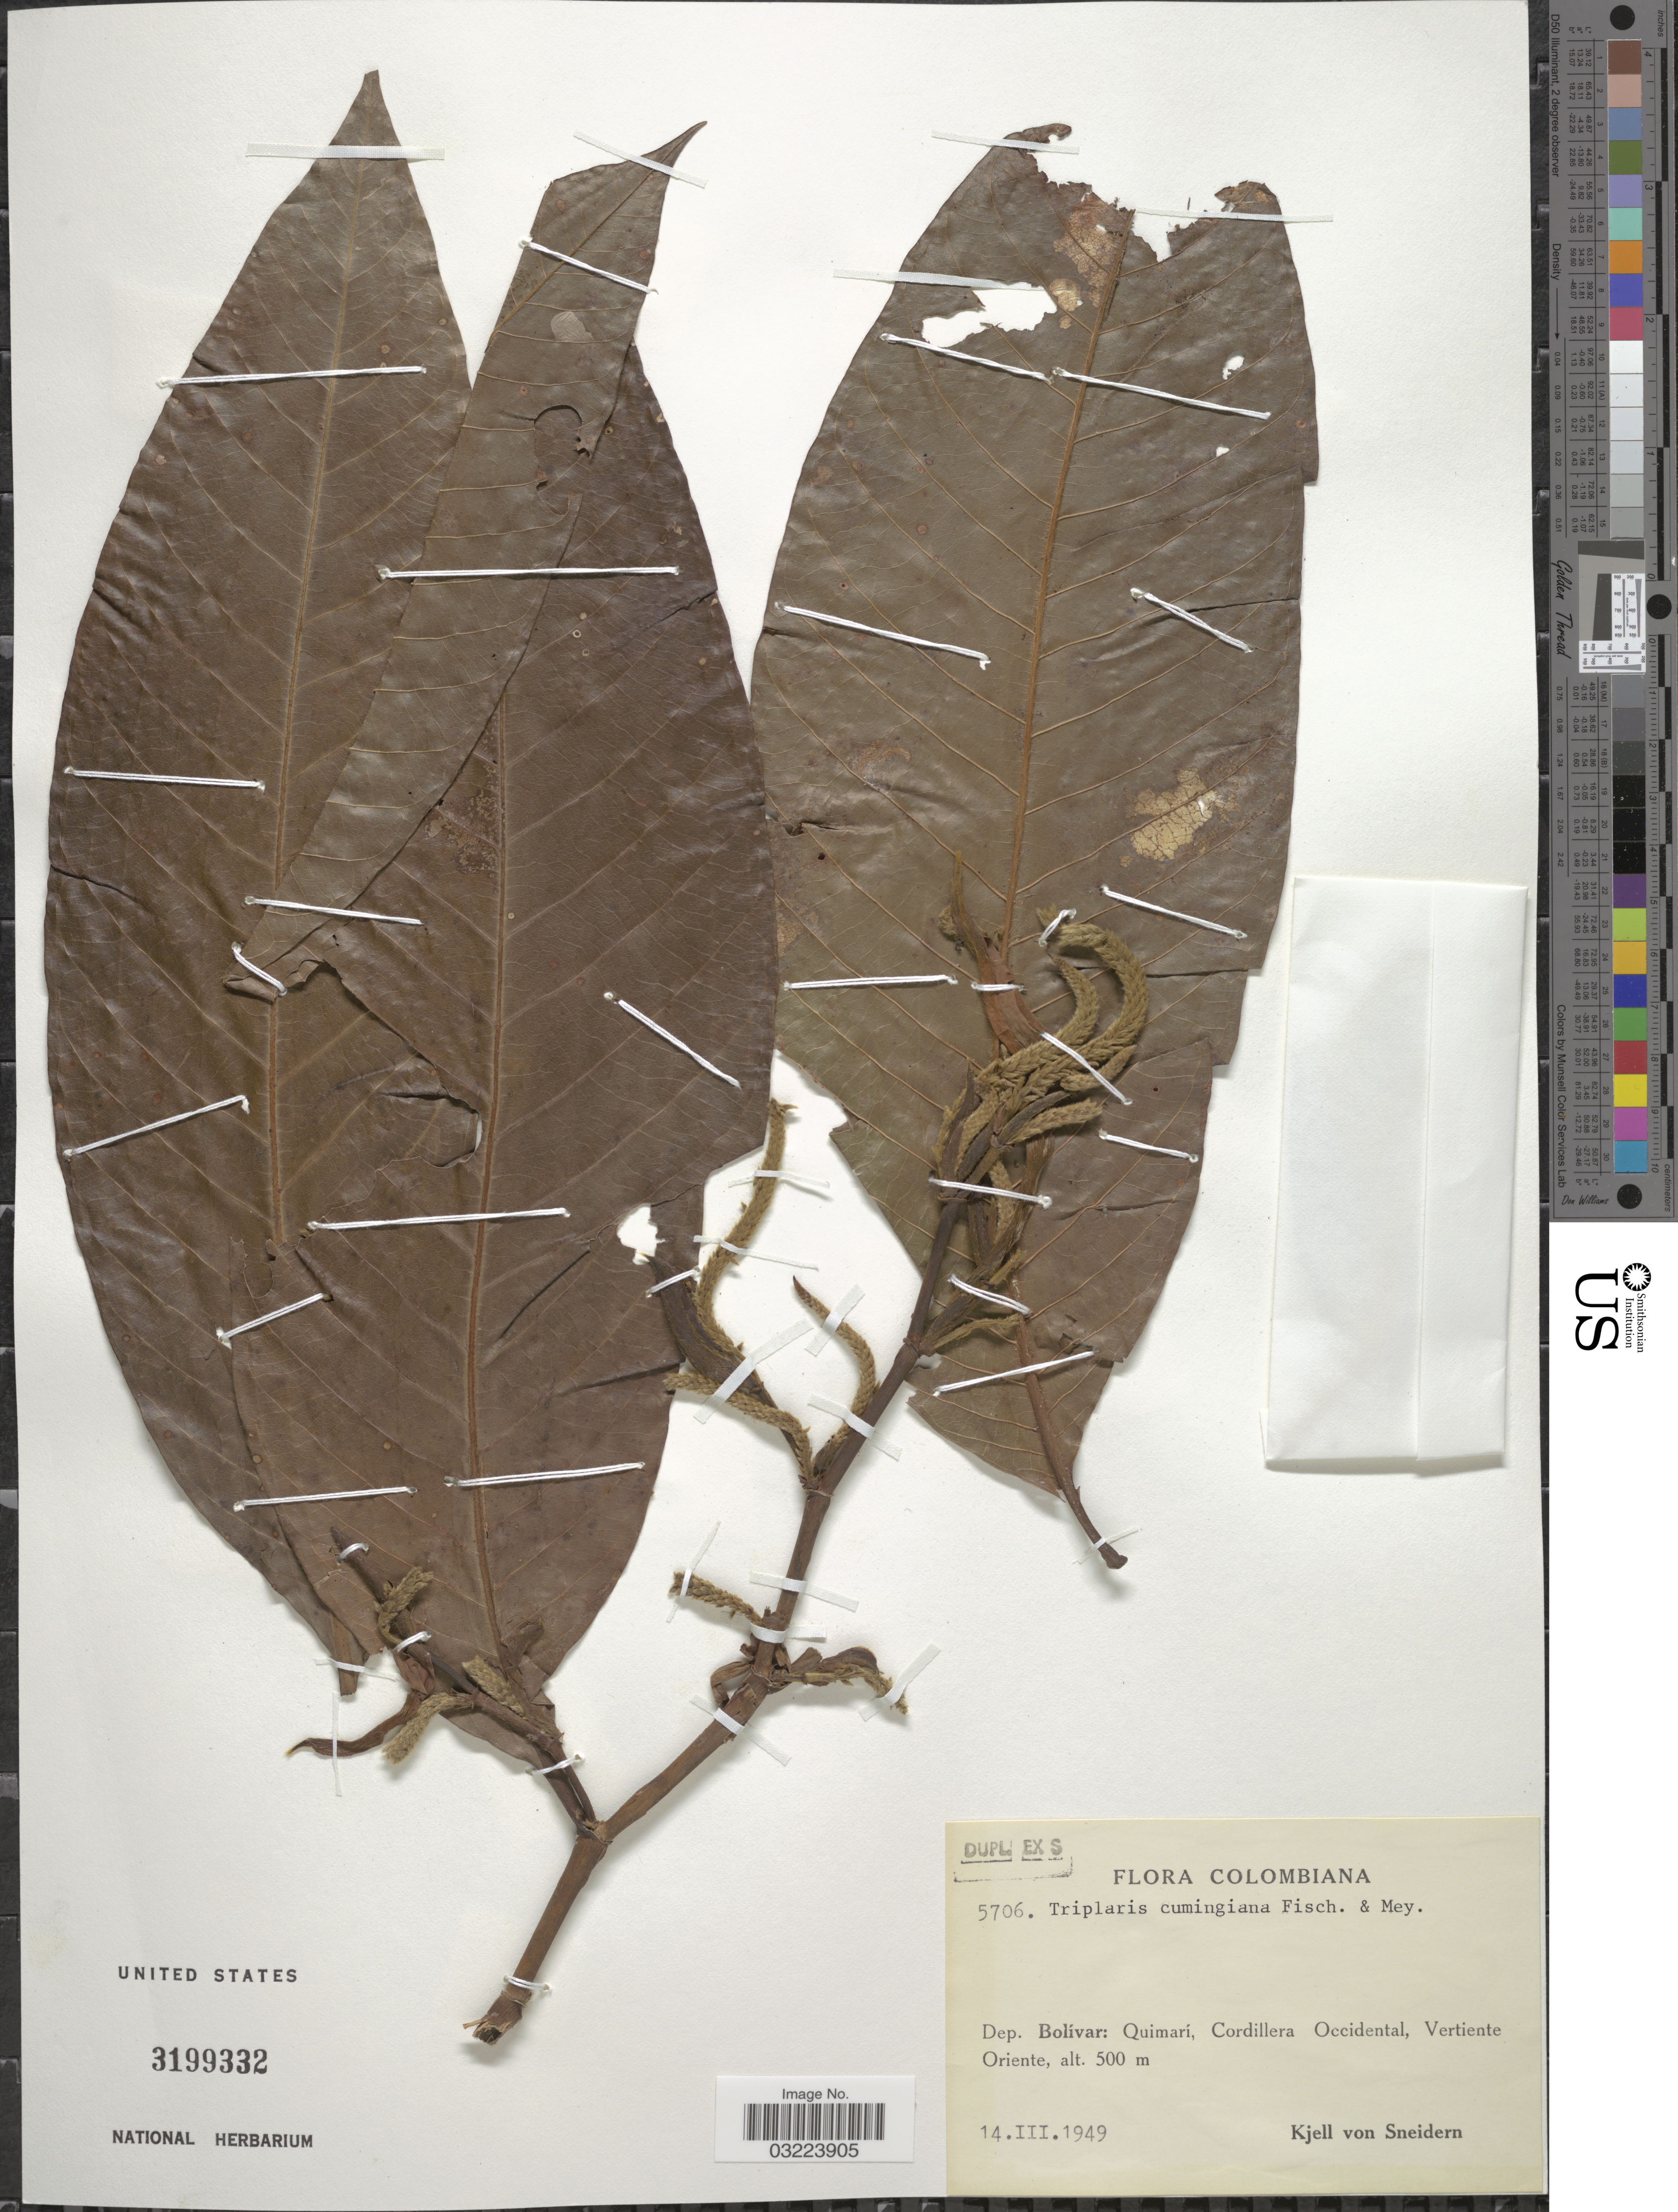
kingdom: Plantae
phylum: Tracheophyta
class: Magnoliopsida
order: Caryophyllales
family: Polygonaceae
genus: Triplaris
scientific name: Triplaris cumingiana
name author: Fisch. & C.A. Mey. ex C.A. Mey.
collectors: K. von Sneidern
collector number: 5706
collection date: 1949-03-14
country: Colombia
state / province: Bolívar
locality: Dep. Bolívar: Quimarí, Cordillera Occidental, Vertiente Oriente.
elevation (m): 500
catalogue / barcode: US 3199332